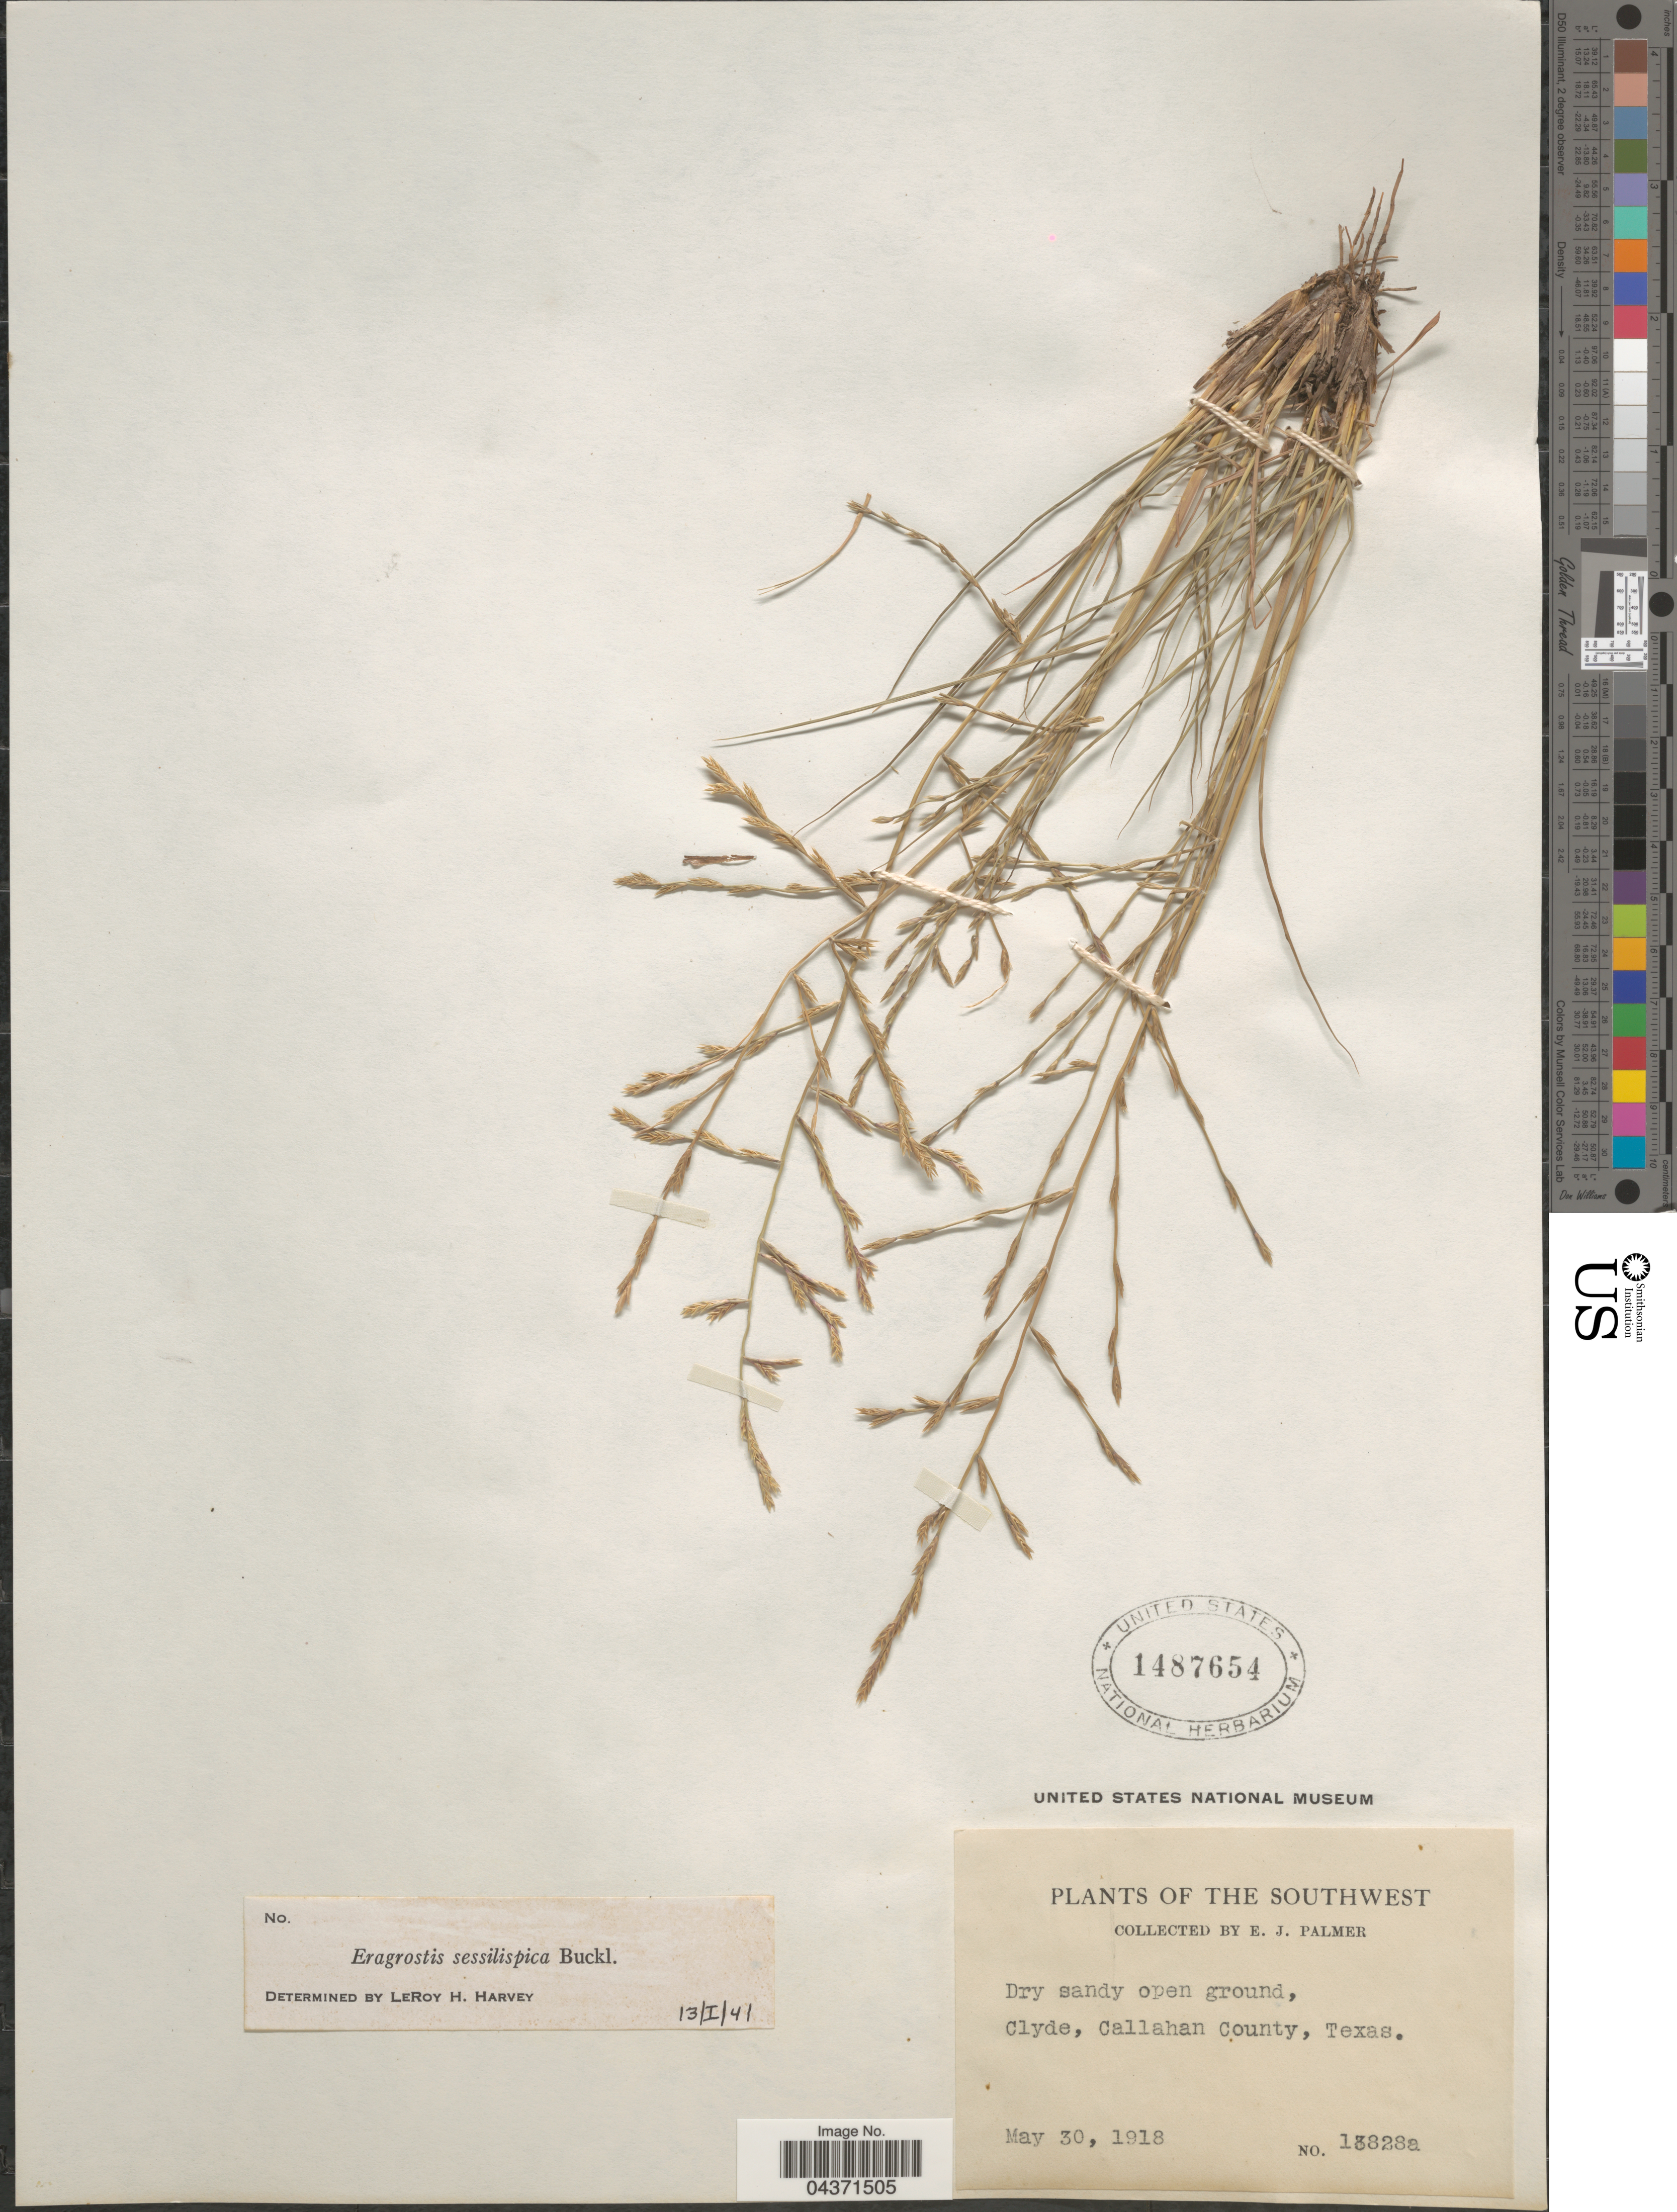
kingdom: Plantae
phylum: Tracheophyta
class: Liliopsida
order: Poales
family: Poaceae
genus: Eragrostis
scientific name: Eragrostis sessilispica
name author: Buckley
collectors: E. J. Palmer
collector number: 13828a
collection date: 1918-05-30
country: United States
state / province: Texas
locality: Southwest. Clyde, Callahan County.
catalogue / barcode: US 1487654